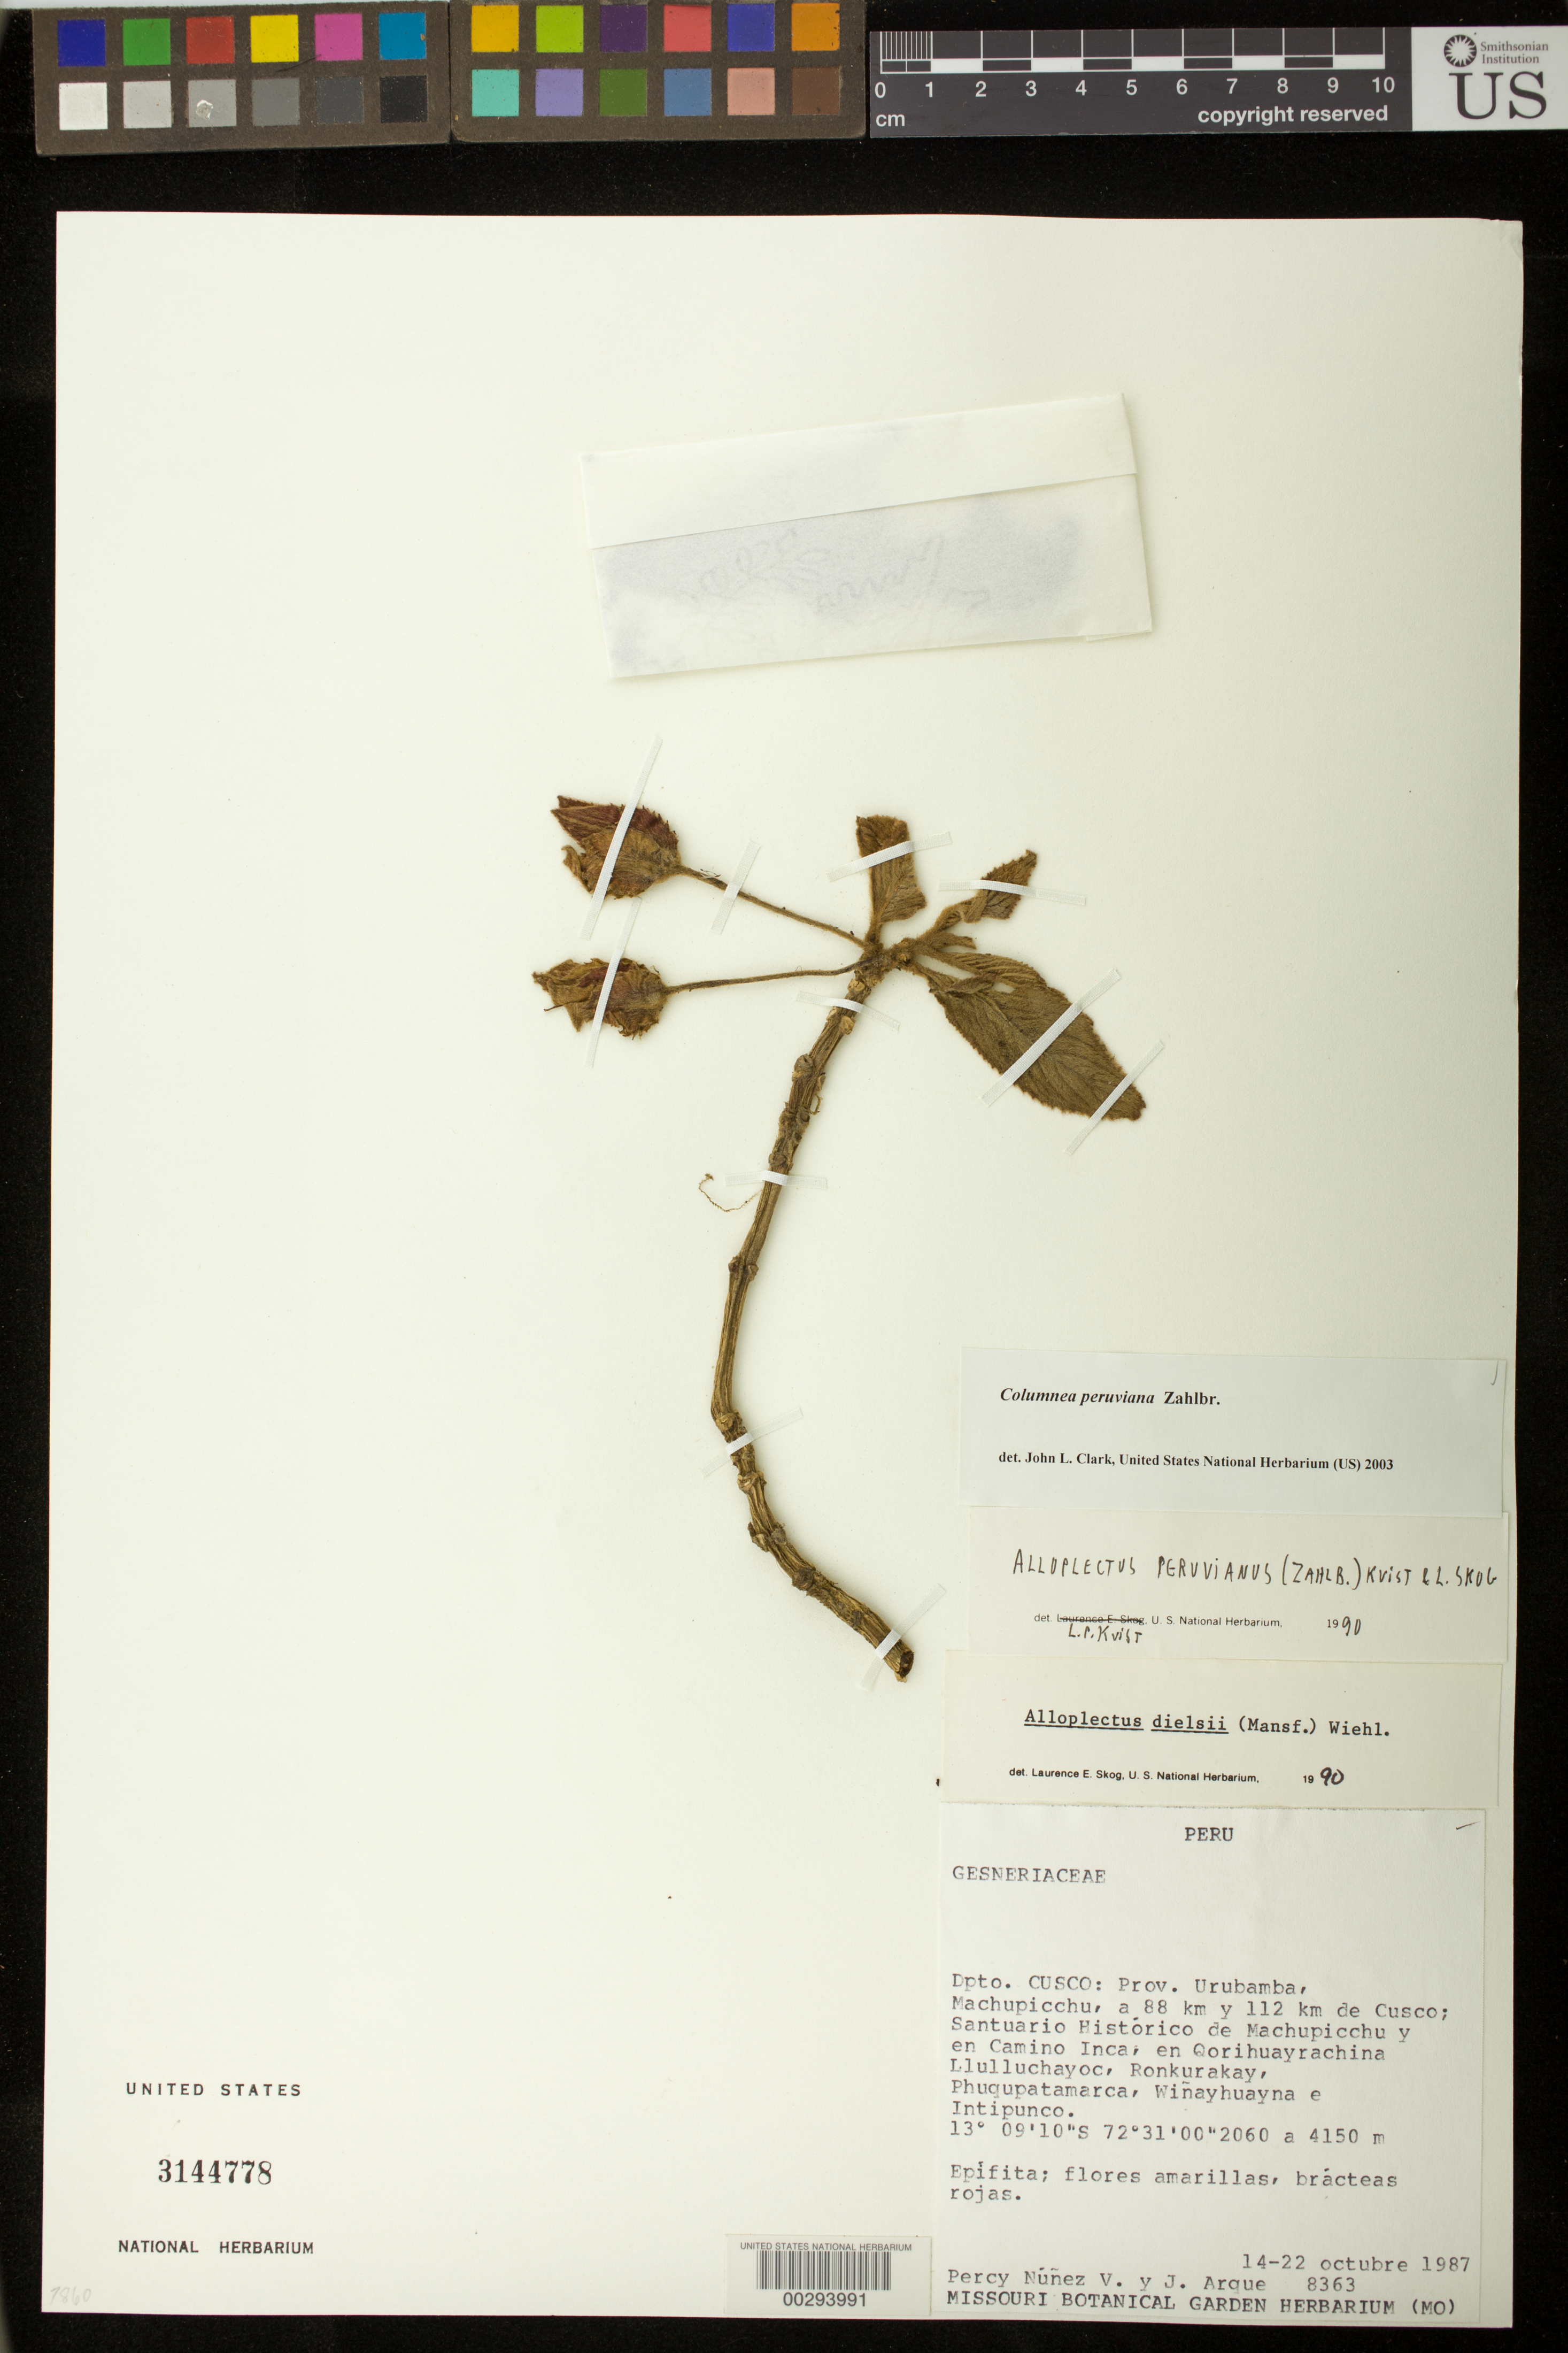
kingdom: Plantae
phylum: Tracheophyta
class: Magnoliopsida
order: Lamiales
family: Gesneriaceae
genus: Columnea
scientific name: Columnea peruviana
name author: Zahlbr.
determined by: Clark, J. L., (SEL), The Marie Selby Botanical Garden (UNITED STATES)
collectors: P. Núñez V. & J. Araque Molina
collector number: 8363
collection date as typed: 14-22 Oct 1987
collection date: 1987-10-14/1987-10-22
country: Peru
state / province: Cusco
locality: Prov. Urubamba, Machupicchu, a 88 km y 112 km de Cusco; Santuario Histórico de Machupicchu y en Camino Inca, en Qorihuayrachina Llulluchayoc, Ronkurakay, Phuqupatamarca, Wiñayhuayna e Intipunco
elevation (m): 2060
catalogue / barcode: US 3144778